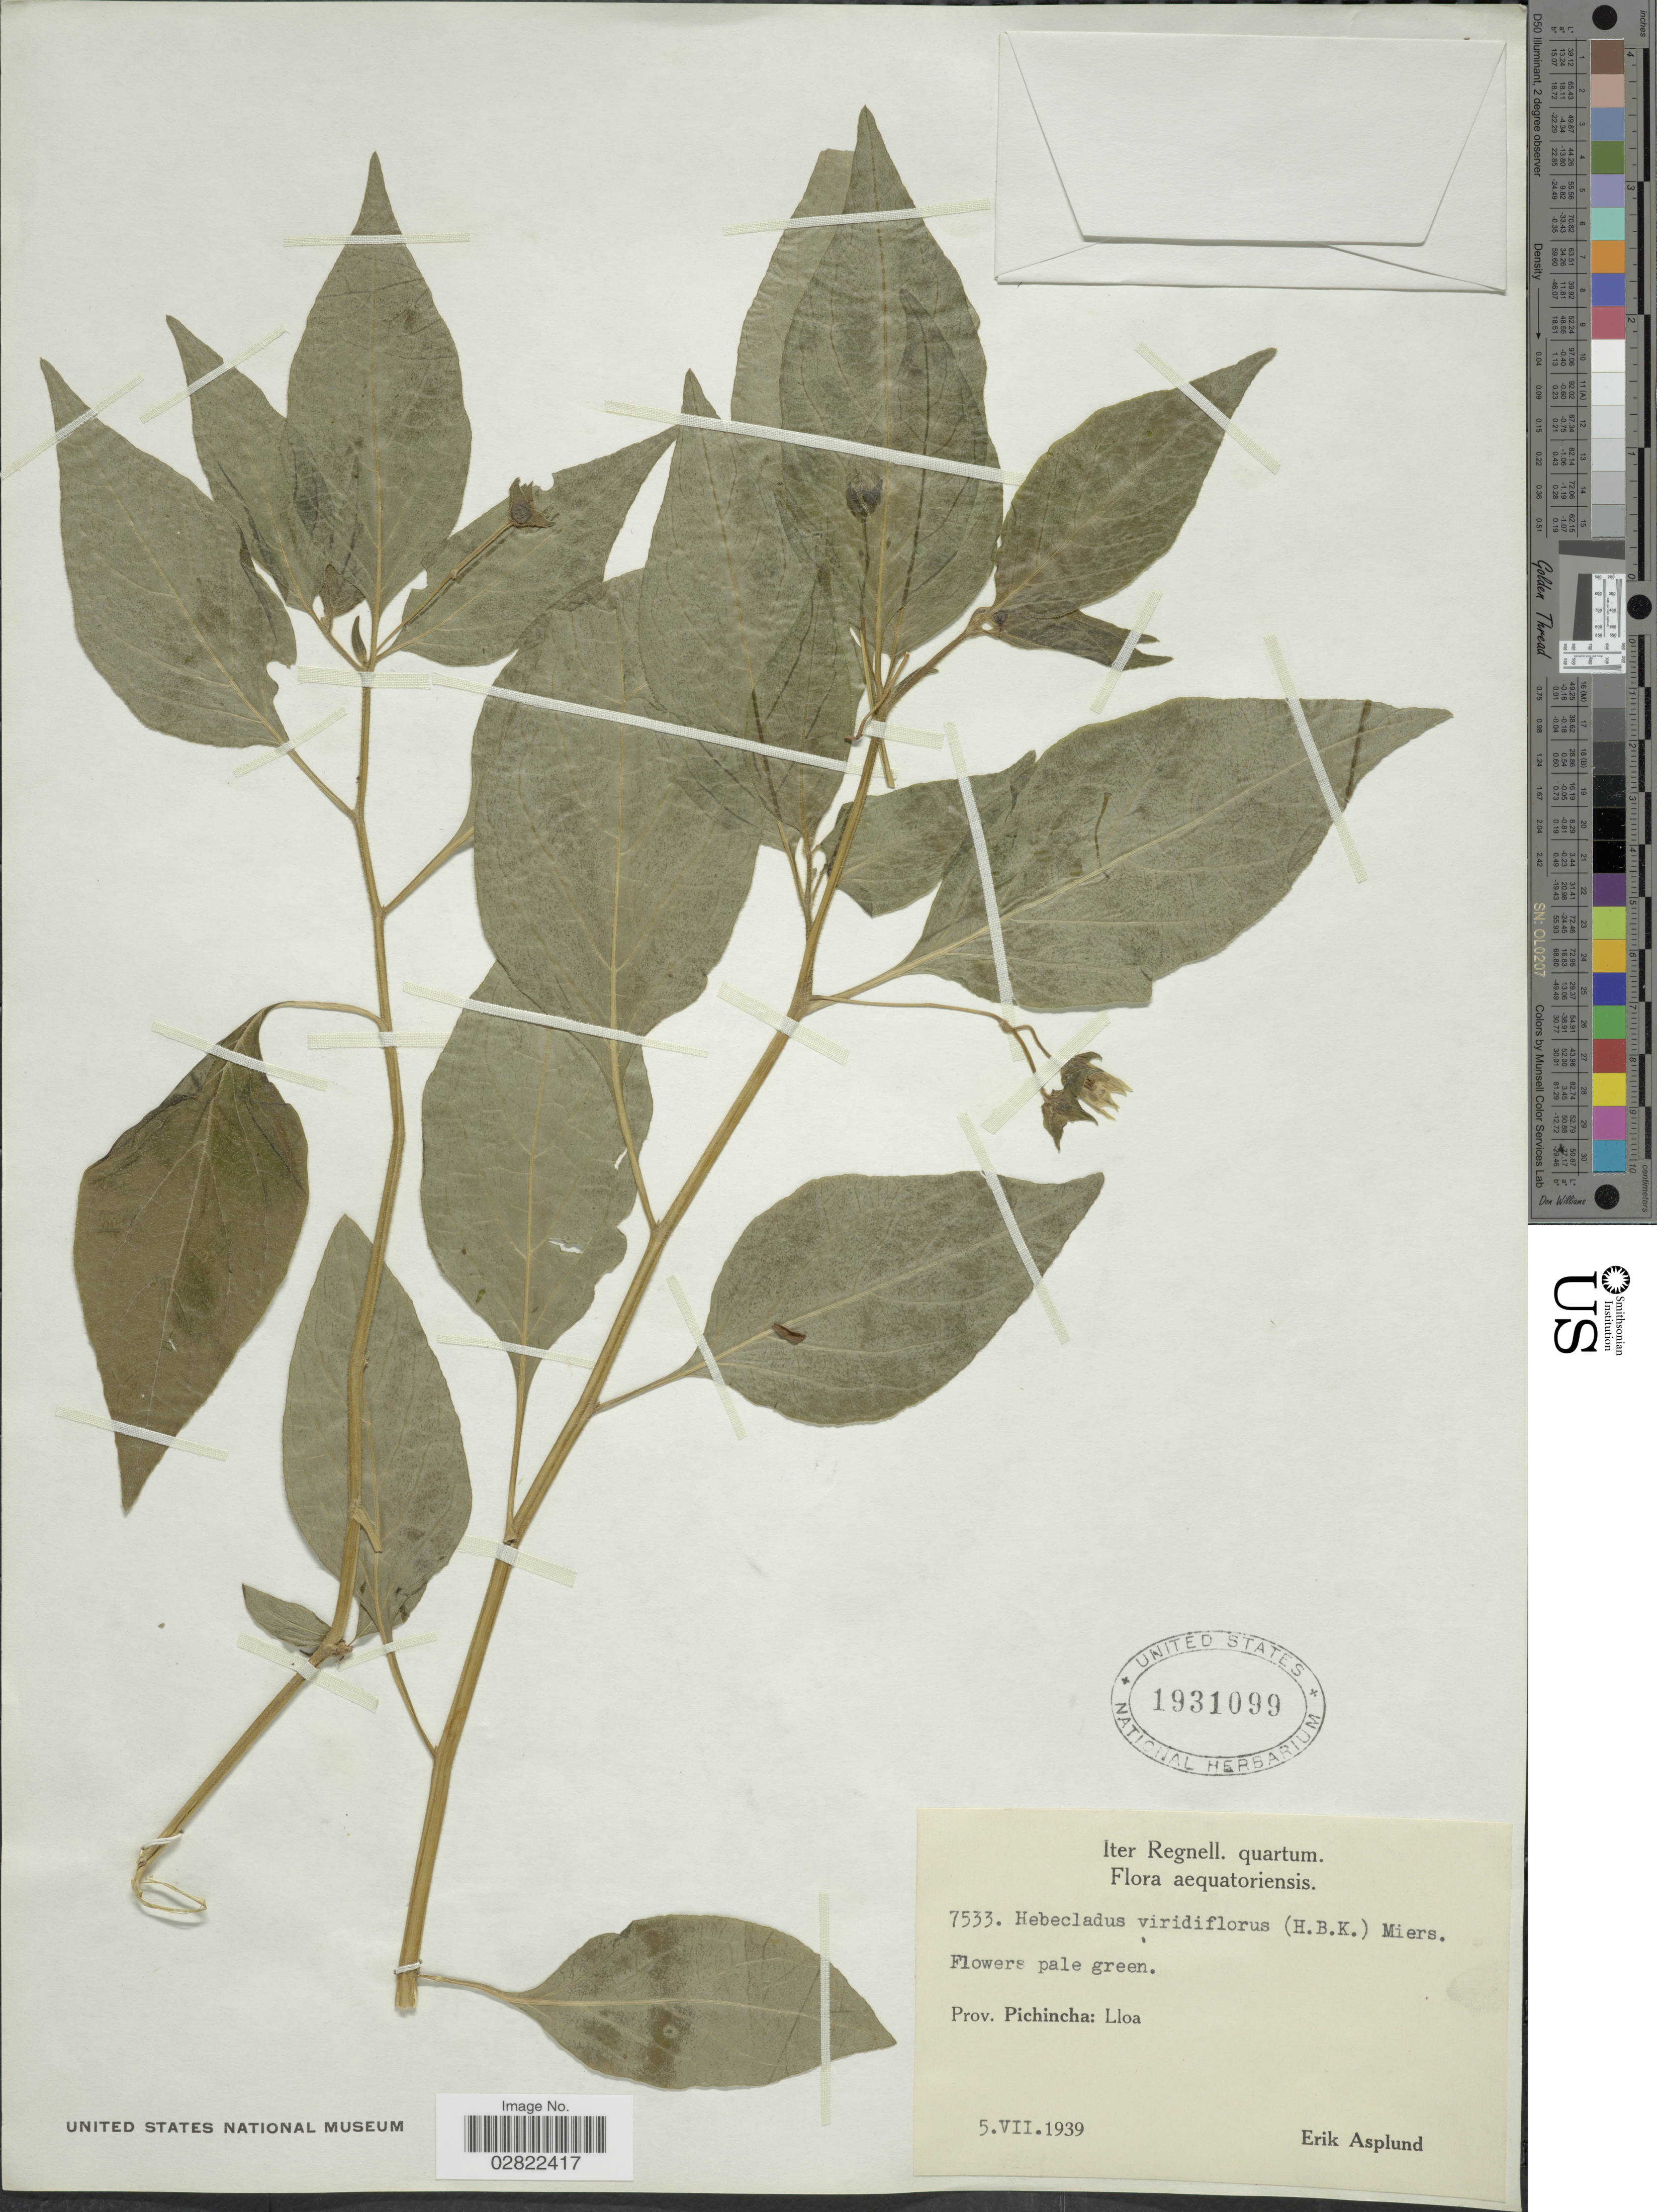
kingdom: Plantae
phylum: Tracheophyta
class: Magnoliopsida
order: Solanales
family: Solanaceae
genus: Hebecladus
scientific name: Hebecladus viridiflorus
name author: (Kunth) Miers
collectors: E. Asplund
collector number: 7533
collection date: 1939-07-05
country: Ecuador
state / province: Pichincha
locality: Aequatoriensis, Lloa.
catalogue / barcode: US 1931099